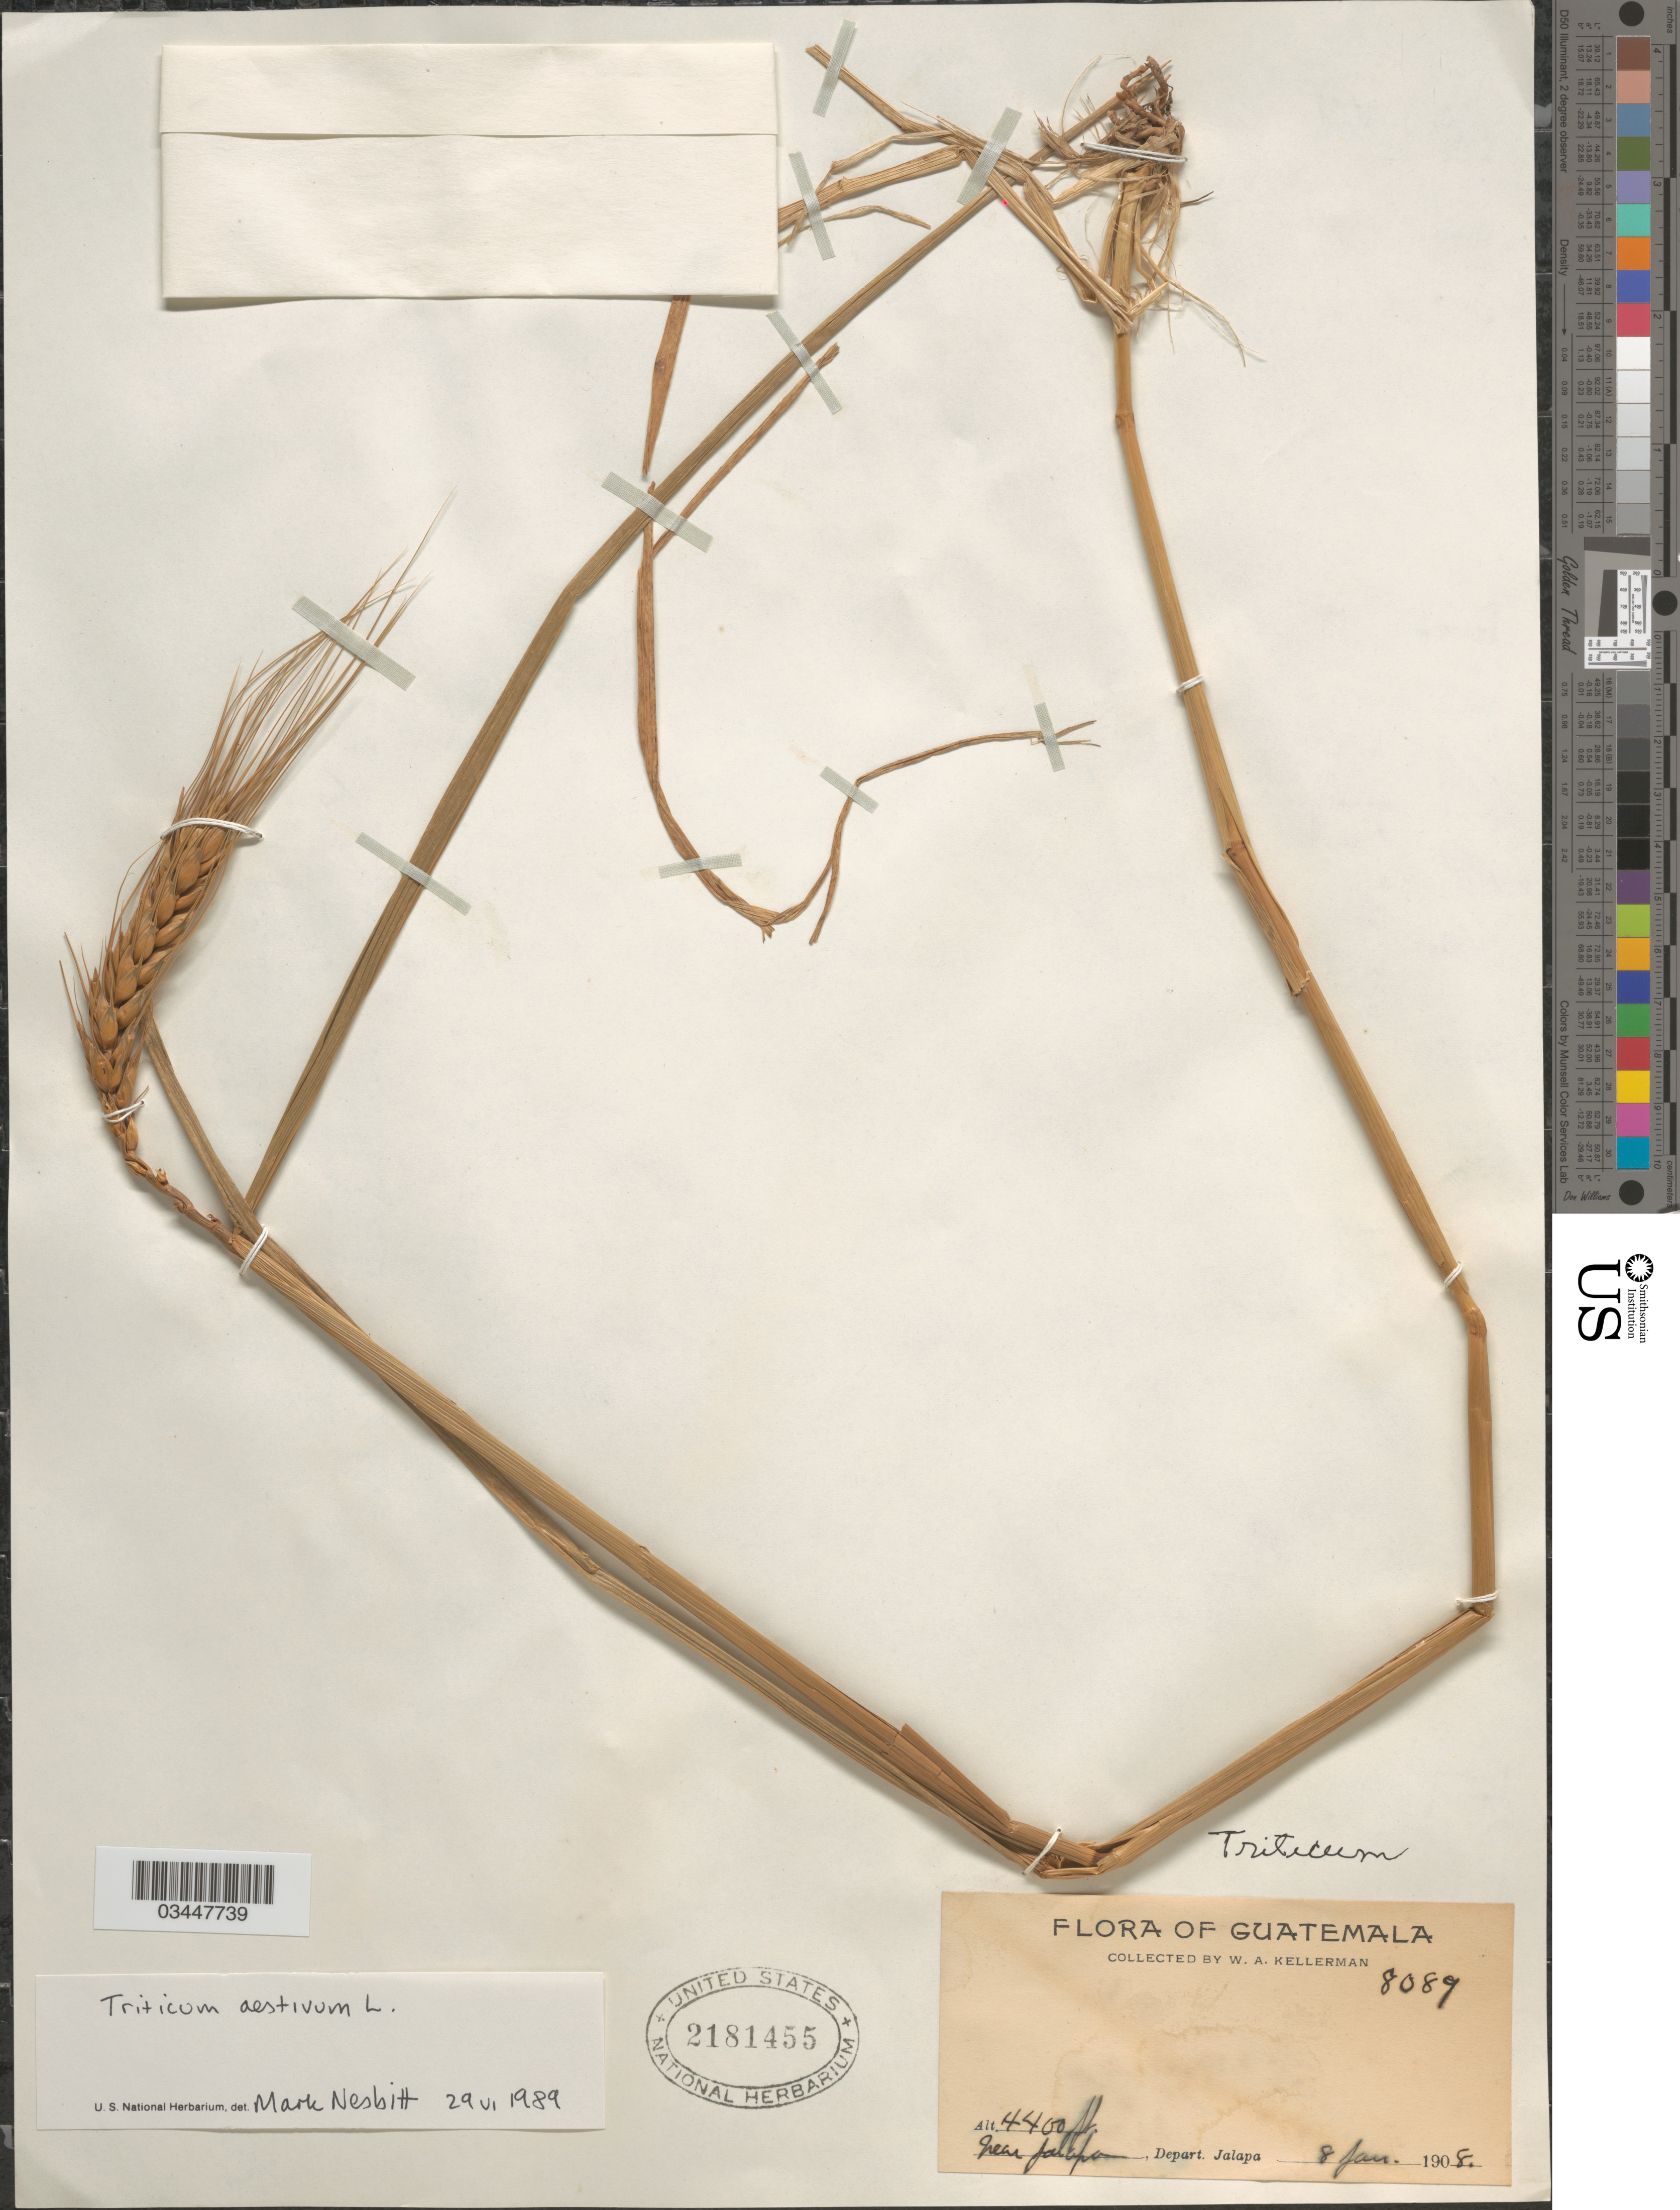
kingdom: Plantae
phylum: Tracheophyta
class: Liliopsida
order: Poales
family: Poaceae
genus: Triticum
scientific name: Triticum aestivum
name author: L.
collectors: W. Kellerman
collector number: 8089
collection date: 1908-01-08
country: Guatemala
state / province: Jalapa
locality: Near Jalapa, Depart. Jalapa.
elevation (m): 1341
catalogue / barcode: US 2181455